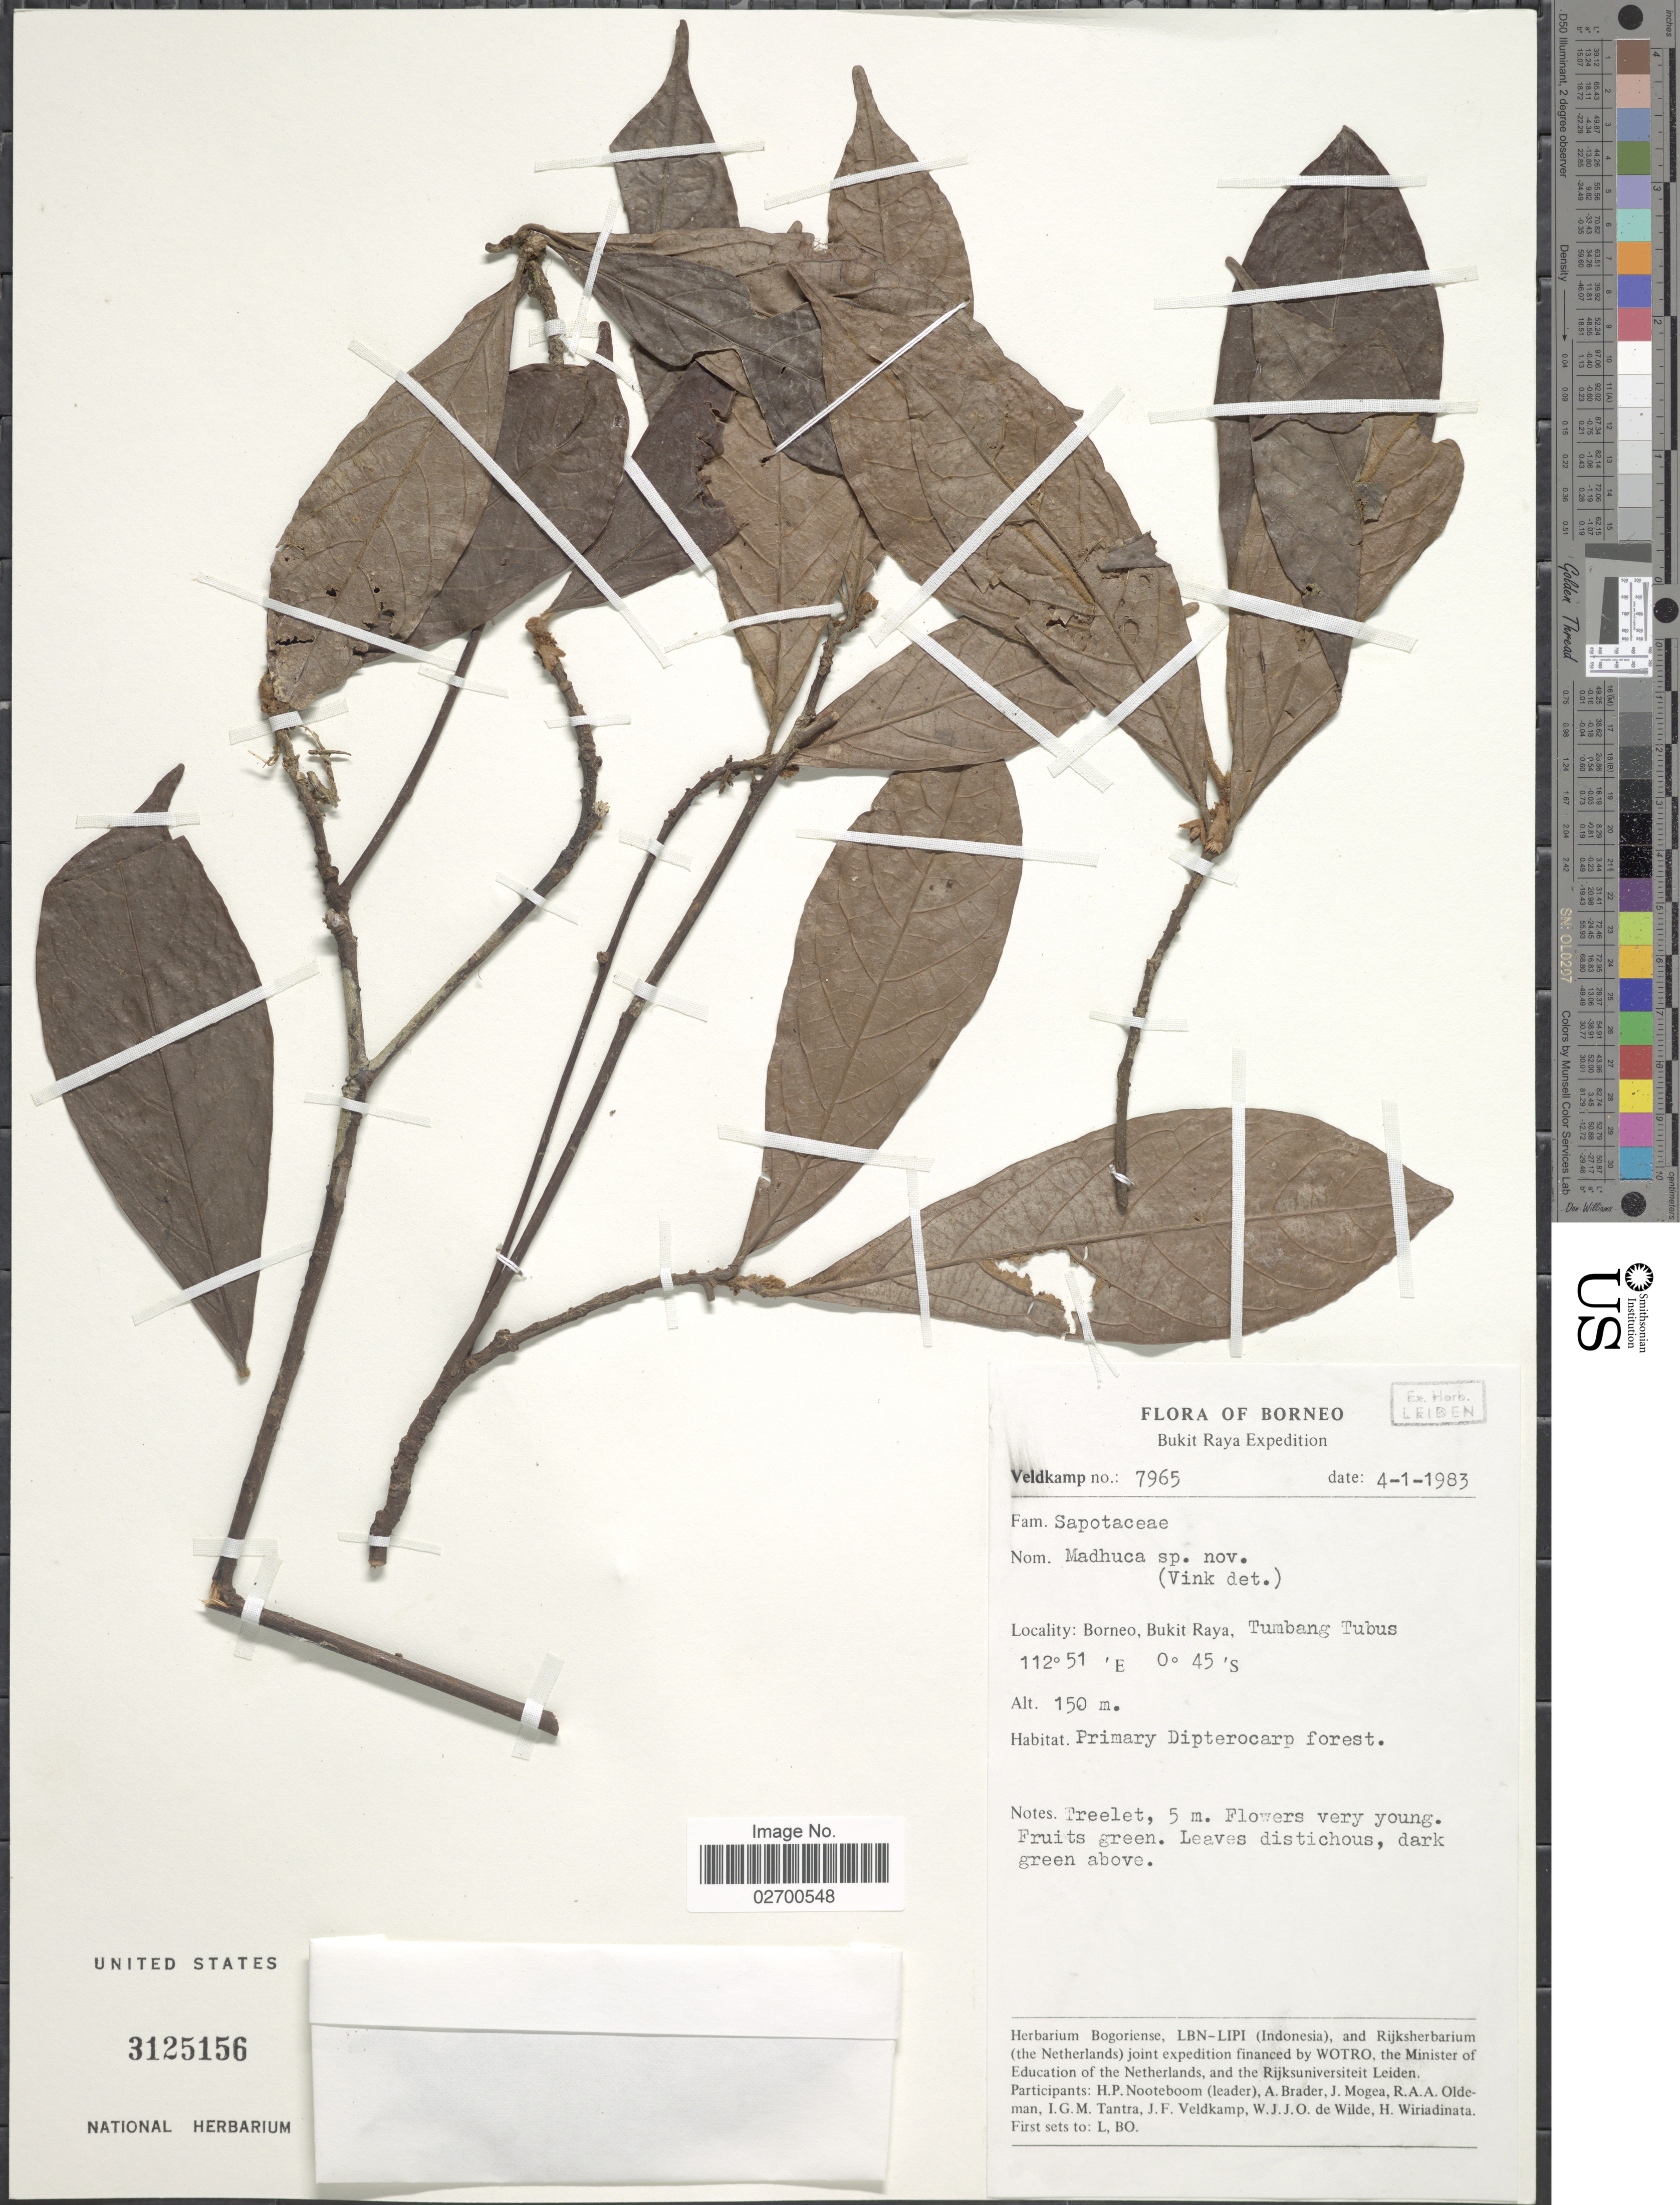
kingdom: Plantae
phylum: Tracheophyta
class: Magnoliopsida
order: Ericales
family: Sapotaceae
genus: Madhuca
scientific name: Madhuca sp.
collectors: J. F. Veldkamp, H. P. Nooteboom, A. Brader, J. Mogea & et al.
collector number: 7965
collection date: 1983-01-04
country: Indonesia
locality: Borneo. Bukit Raya. Tumbang Tubus.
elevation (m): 150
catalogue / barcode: US 3125156